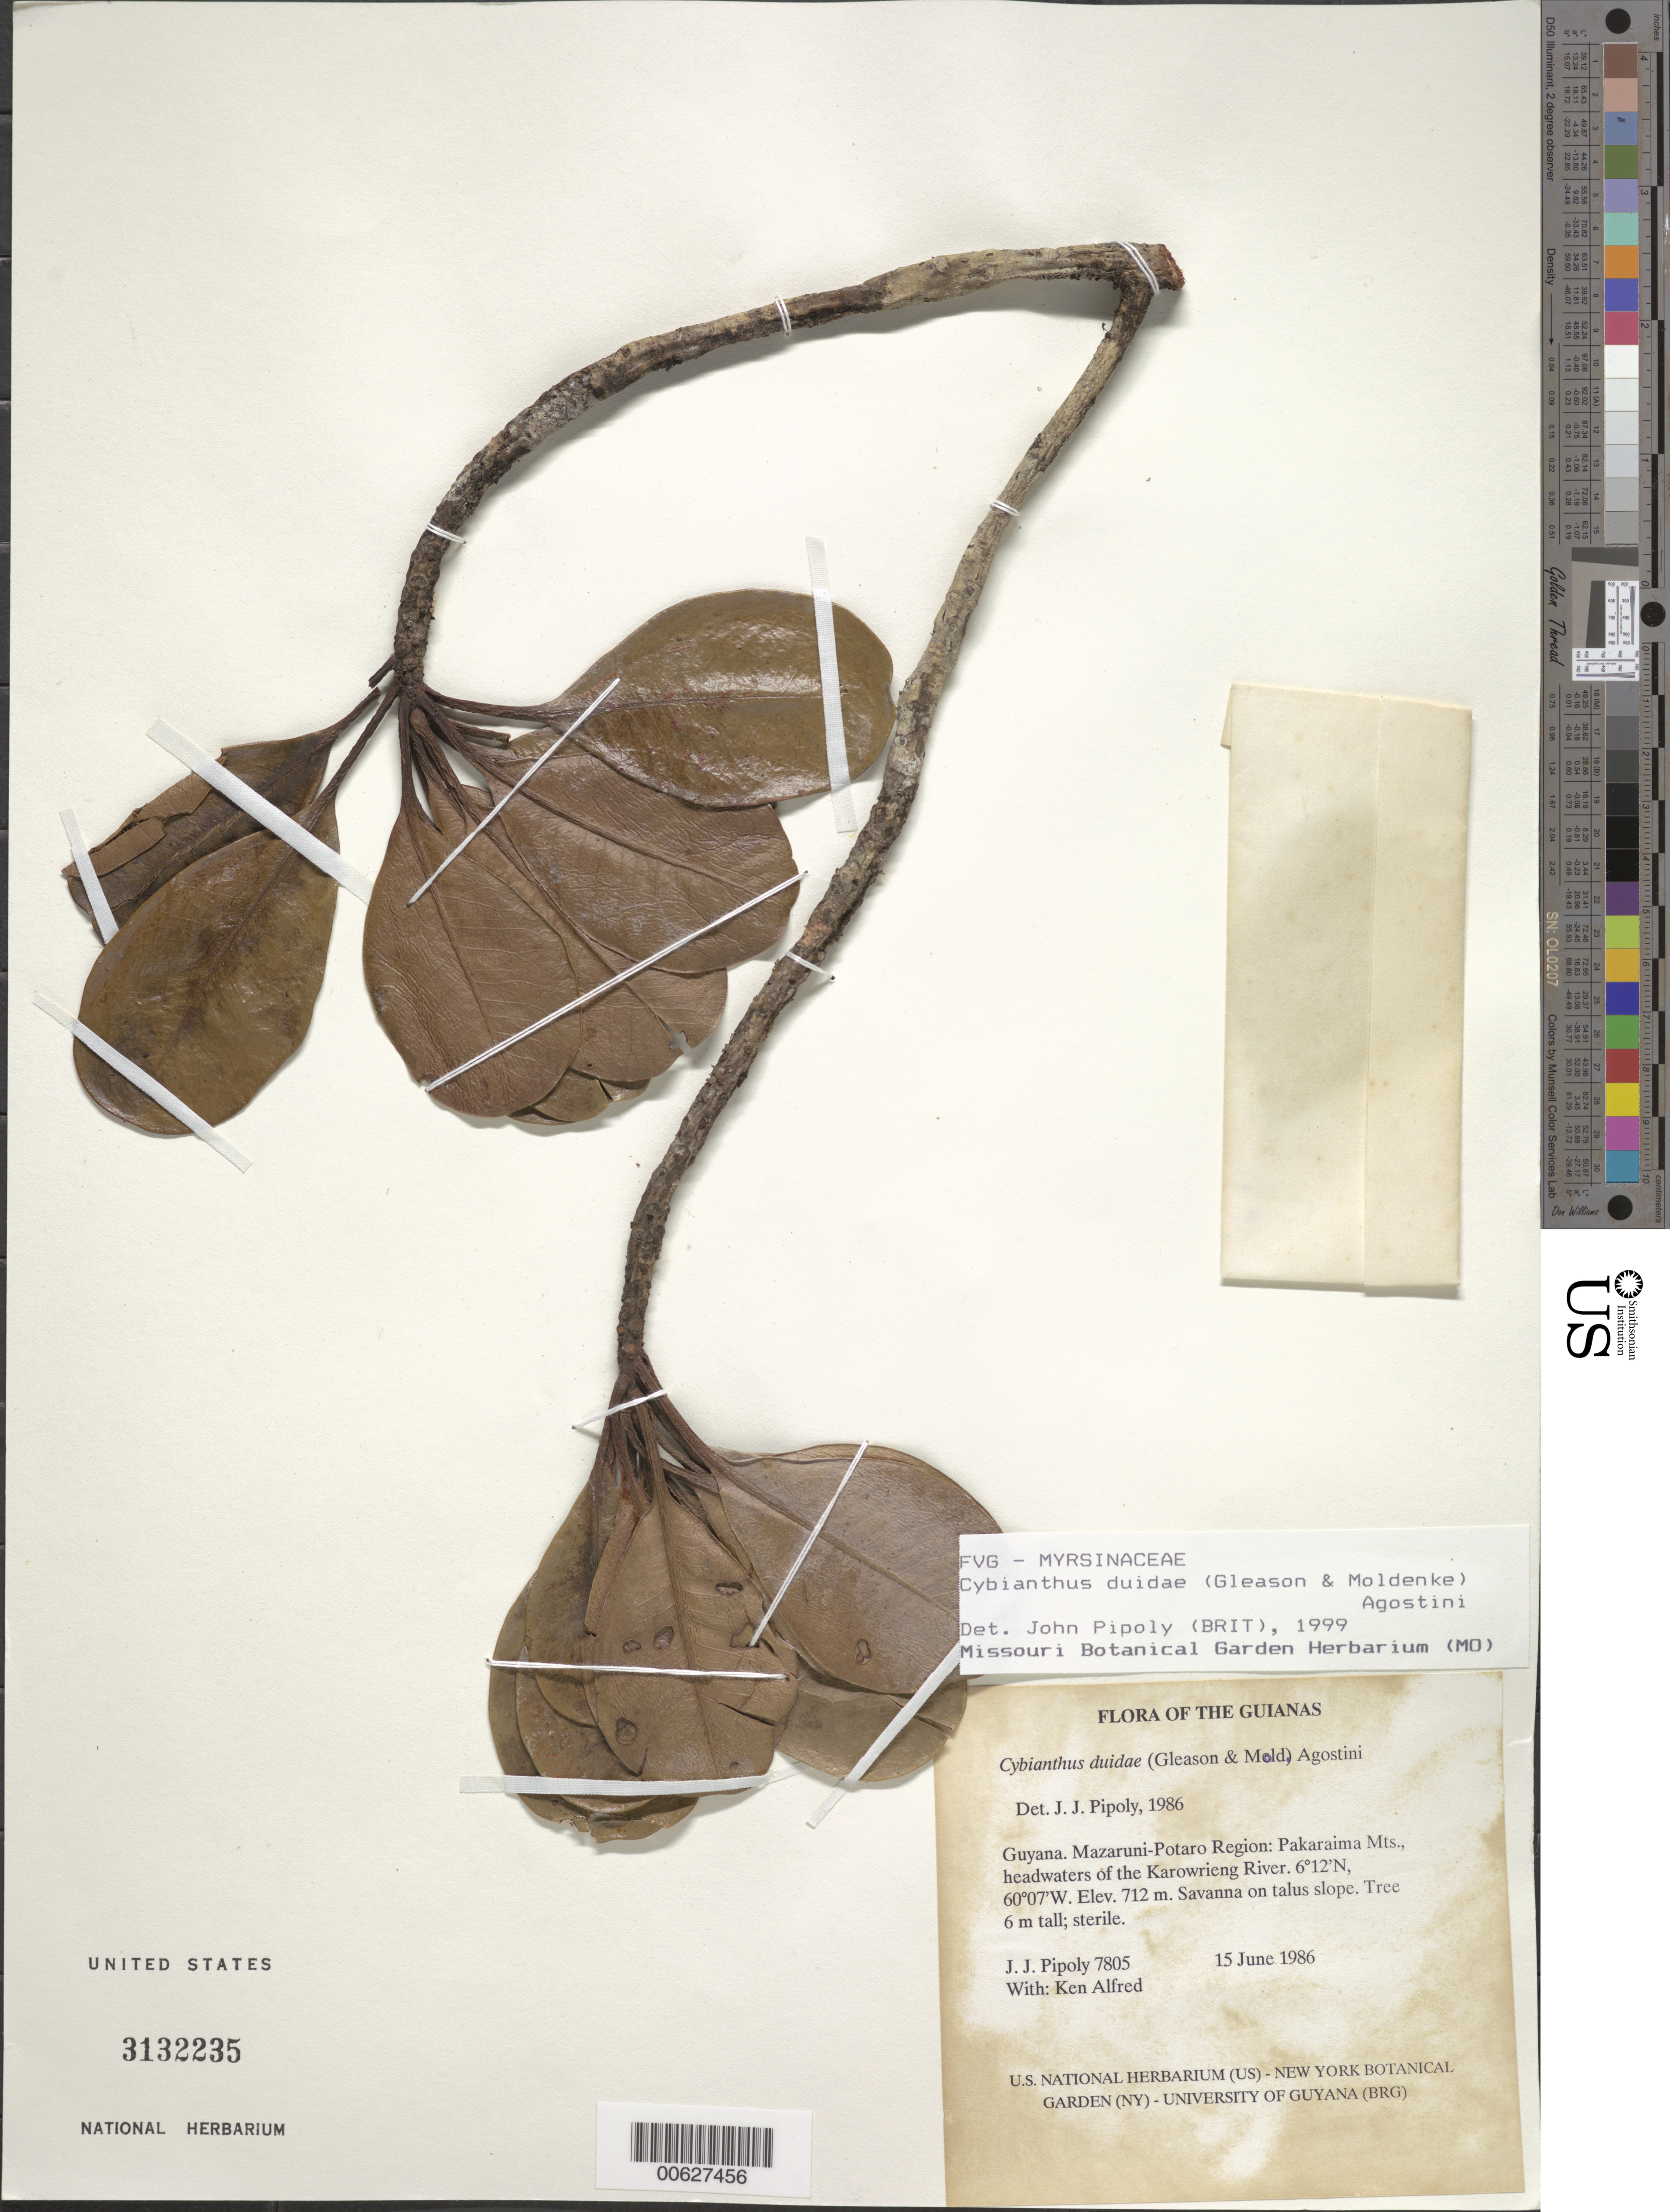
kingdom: Plantae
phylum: Tracheophyta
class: Magnoliopsida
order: Ericales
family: Primulaceae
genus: Cybianthus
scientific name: Cybianthus duidae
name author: (Gleason & Moldenke) G. Agostini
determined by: Pipoly, J. J., III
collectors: J. J. Pipoly & K. Alfred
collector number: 7805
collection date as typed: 15 June 1986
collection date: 1986-06-15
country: Guyana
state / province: Cuyuni-Mazaruni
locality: Pakaraima Mts., headwaters of the Karowrieng River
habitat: Savanna on talus slope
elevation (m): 712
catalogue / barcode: US 3132235